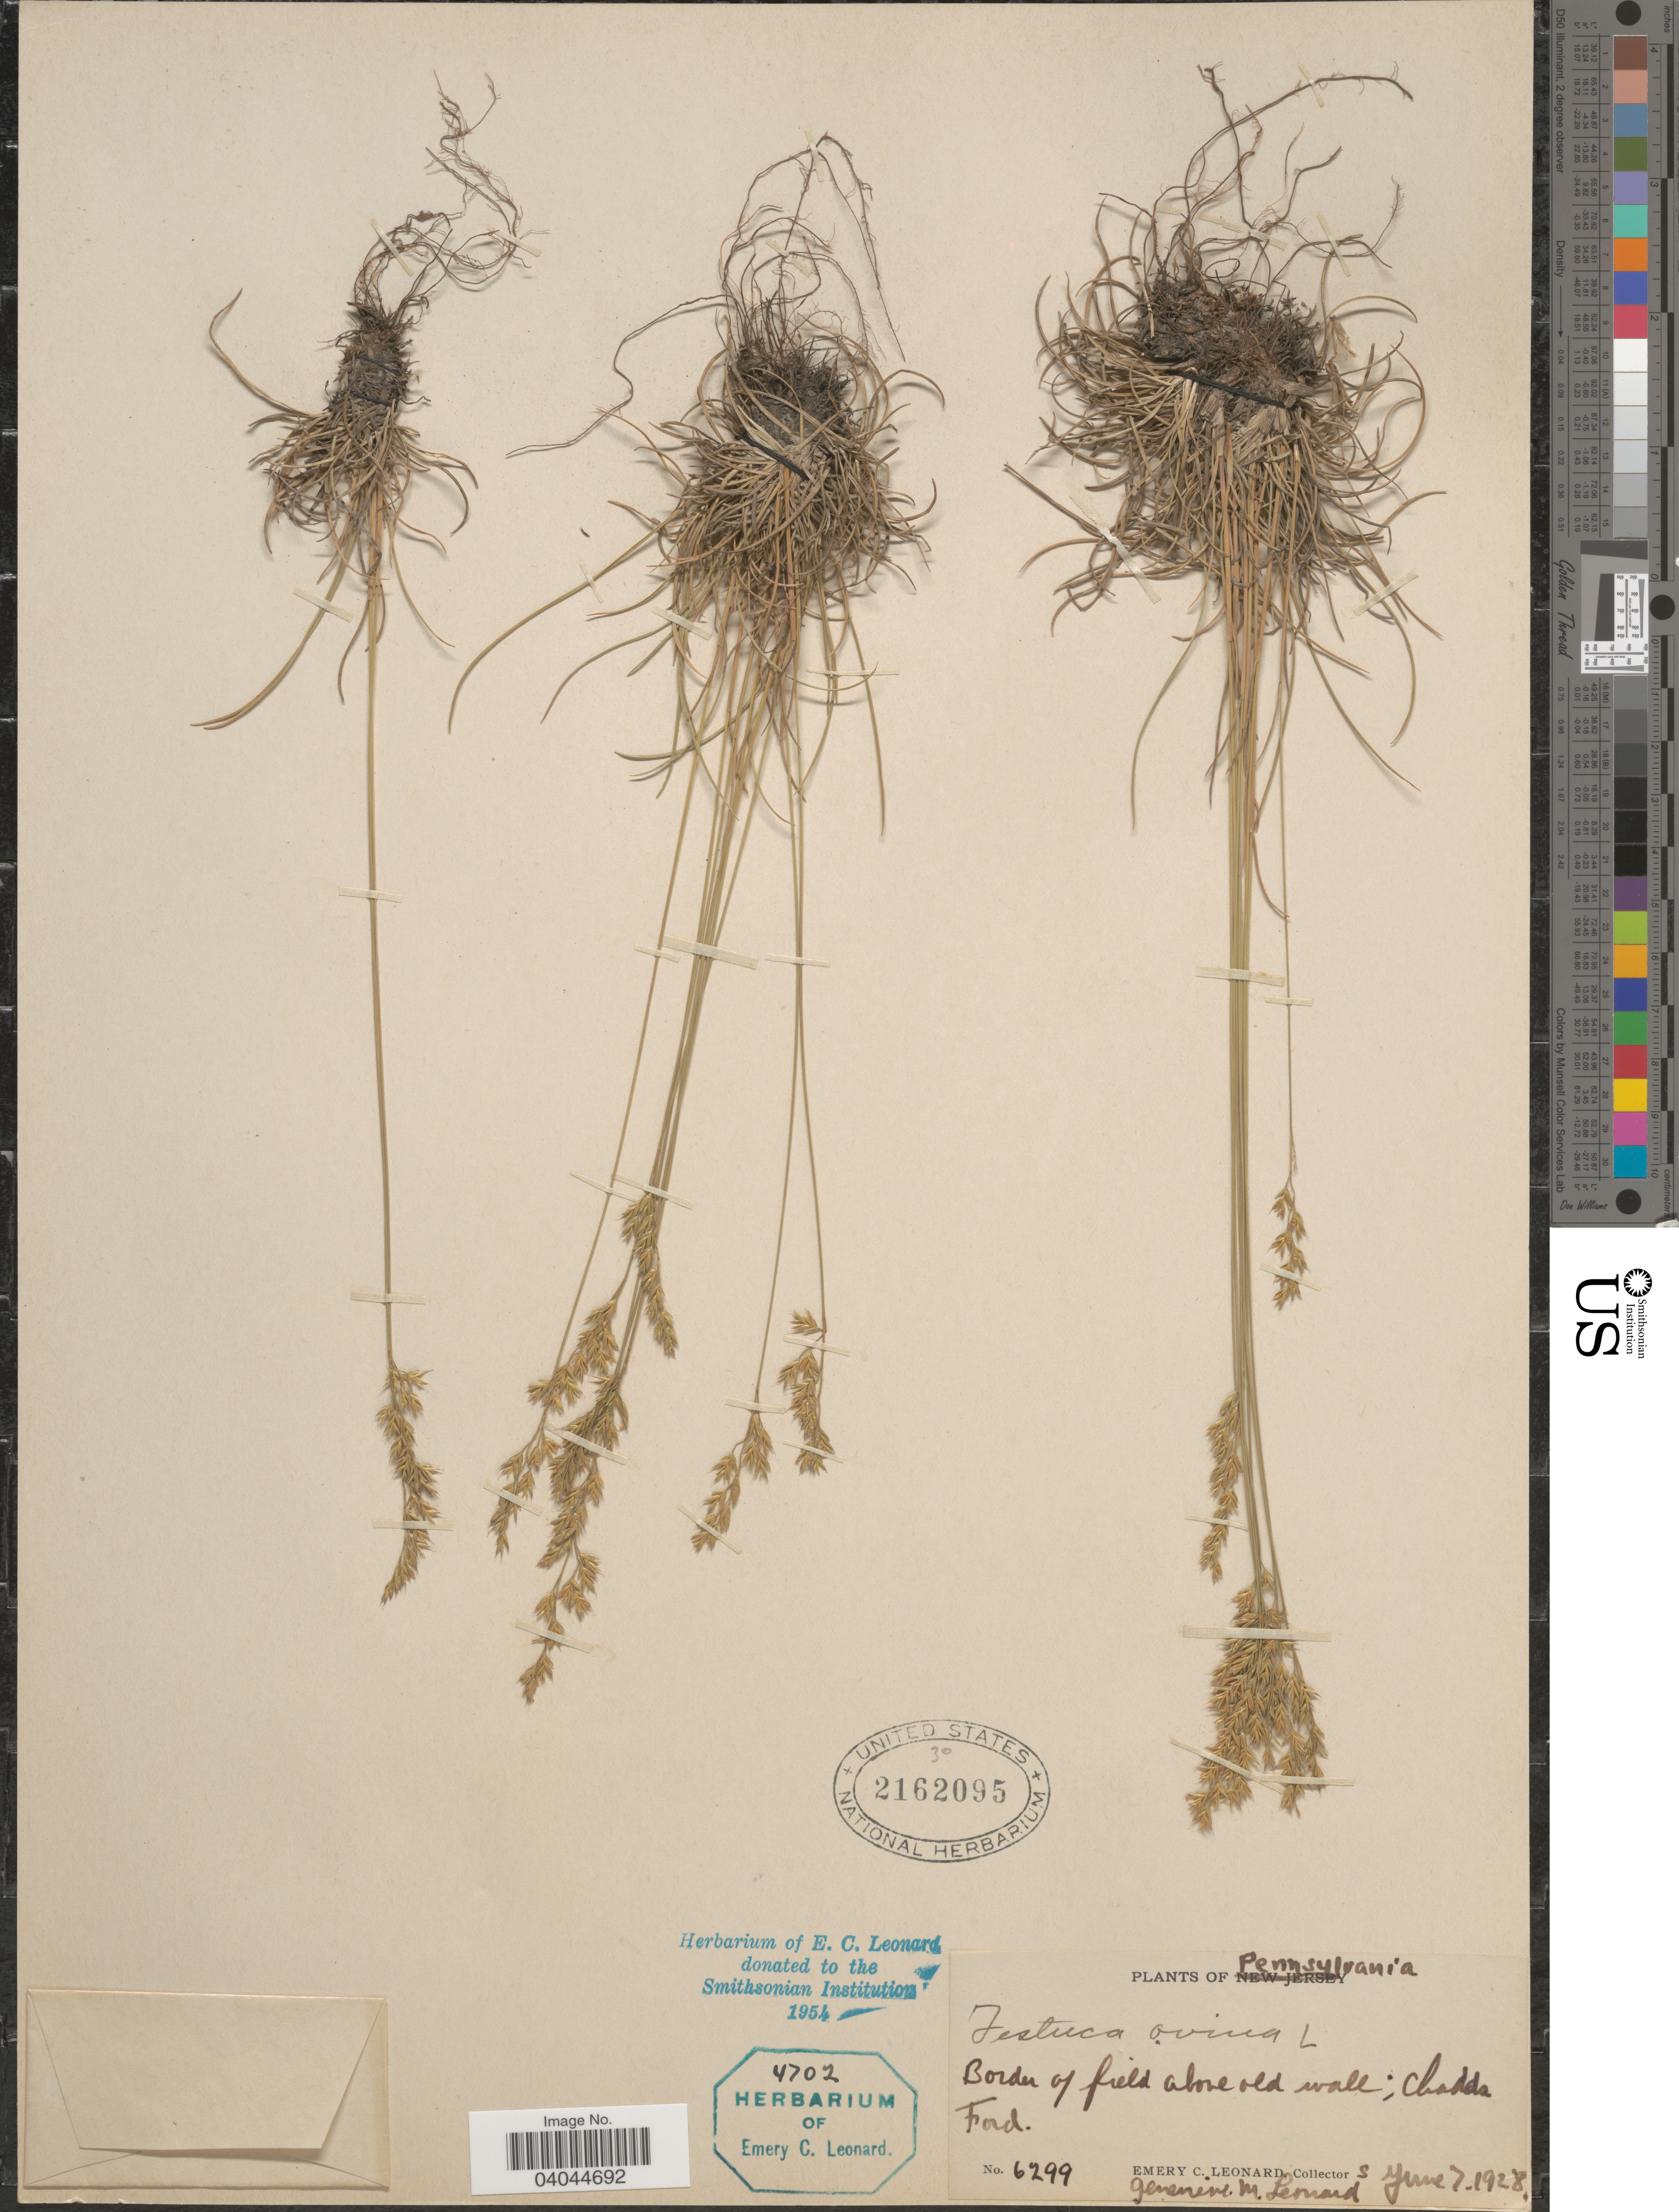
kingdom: Plantae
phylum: Tracheophyta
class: Liliopsida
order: Poales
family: Poaceae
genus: Festuca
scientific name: Festuca ovina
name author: L.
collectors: E. C. Leonard & G. M. Leonard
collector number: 6299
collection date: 1928-06-07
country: United States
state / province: Pennsylvania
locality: Border of field above old wall; Chadda Ford.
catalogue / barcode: US 2162095